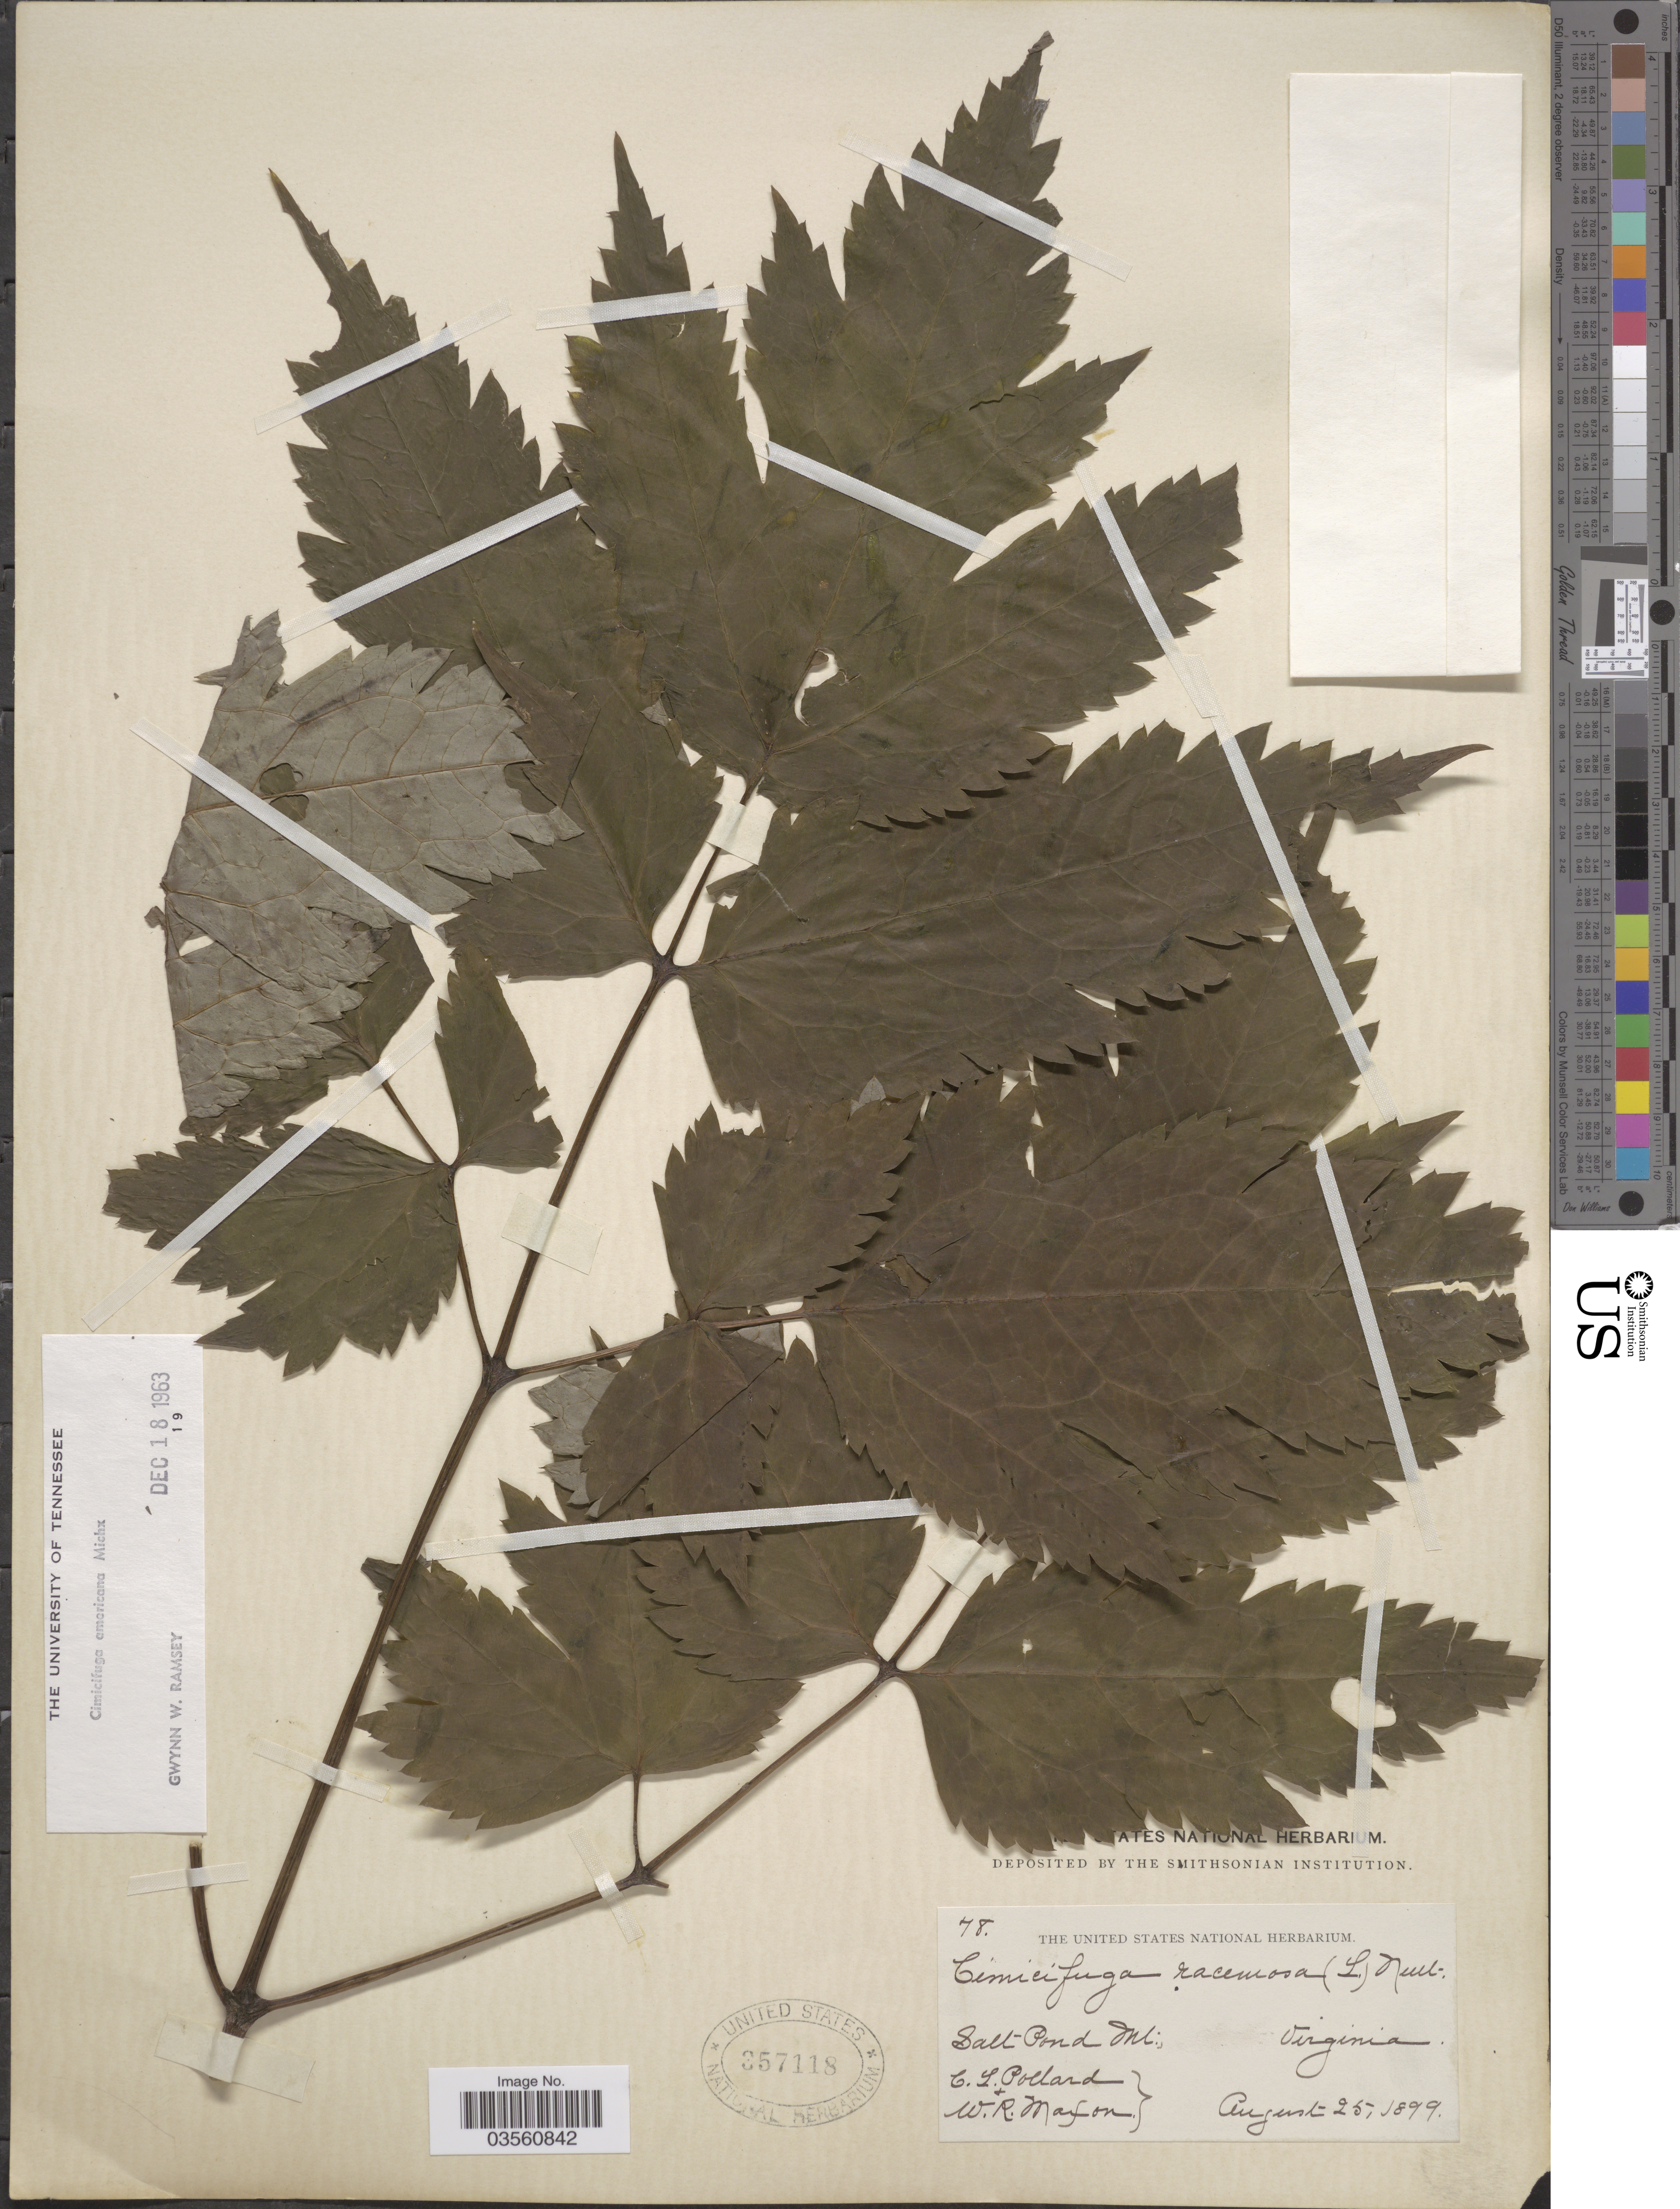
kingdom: Plantae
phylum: Tracheophyta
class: Magnoliopsida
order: Ranunculales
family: Ranunculaceae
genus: Actaea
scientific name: Actaea podocarpa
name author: DC.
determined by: Strong, M. T., (US), Smithsonian Institution - National Museum of Natural History (UNITED STATES)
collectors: C. L. Pollard & W. R. Maxon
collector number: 78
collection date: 1899-08-25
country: United States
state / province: Virginia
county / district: Giles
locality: Salt Pond Mt.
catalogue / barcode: US 357118